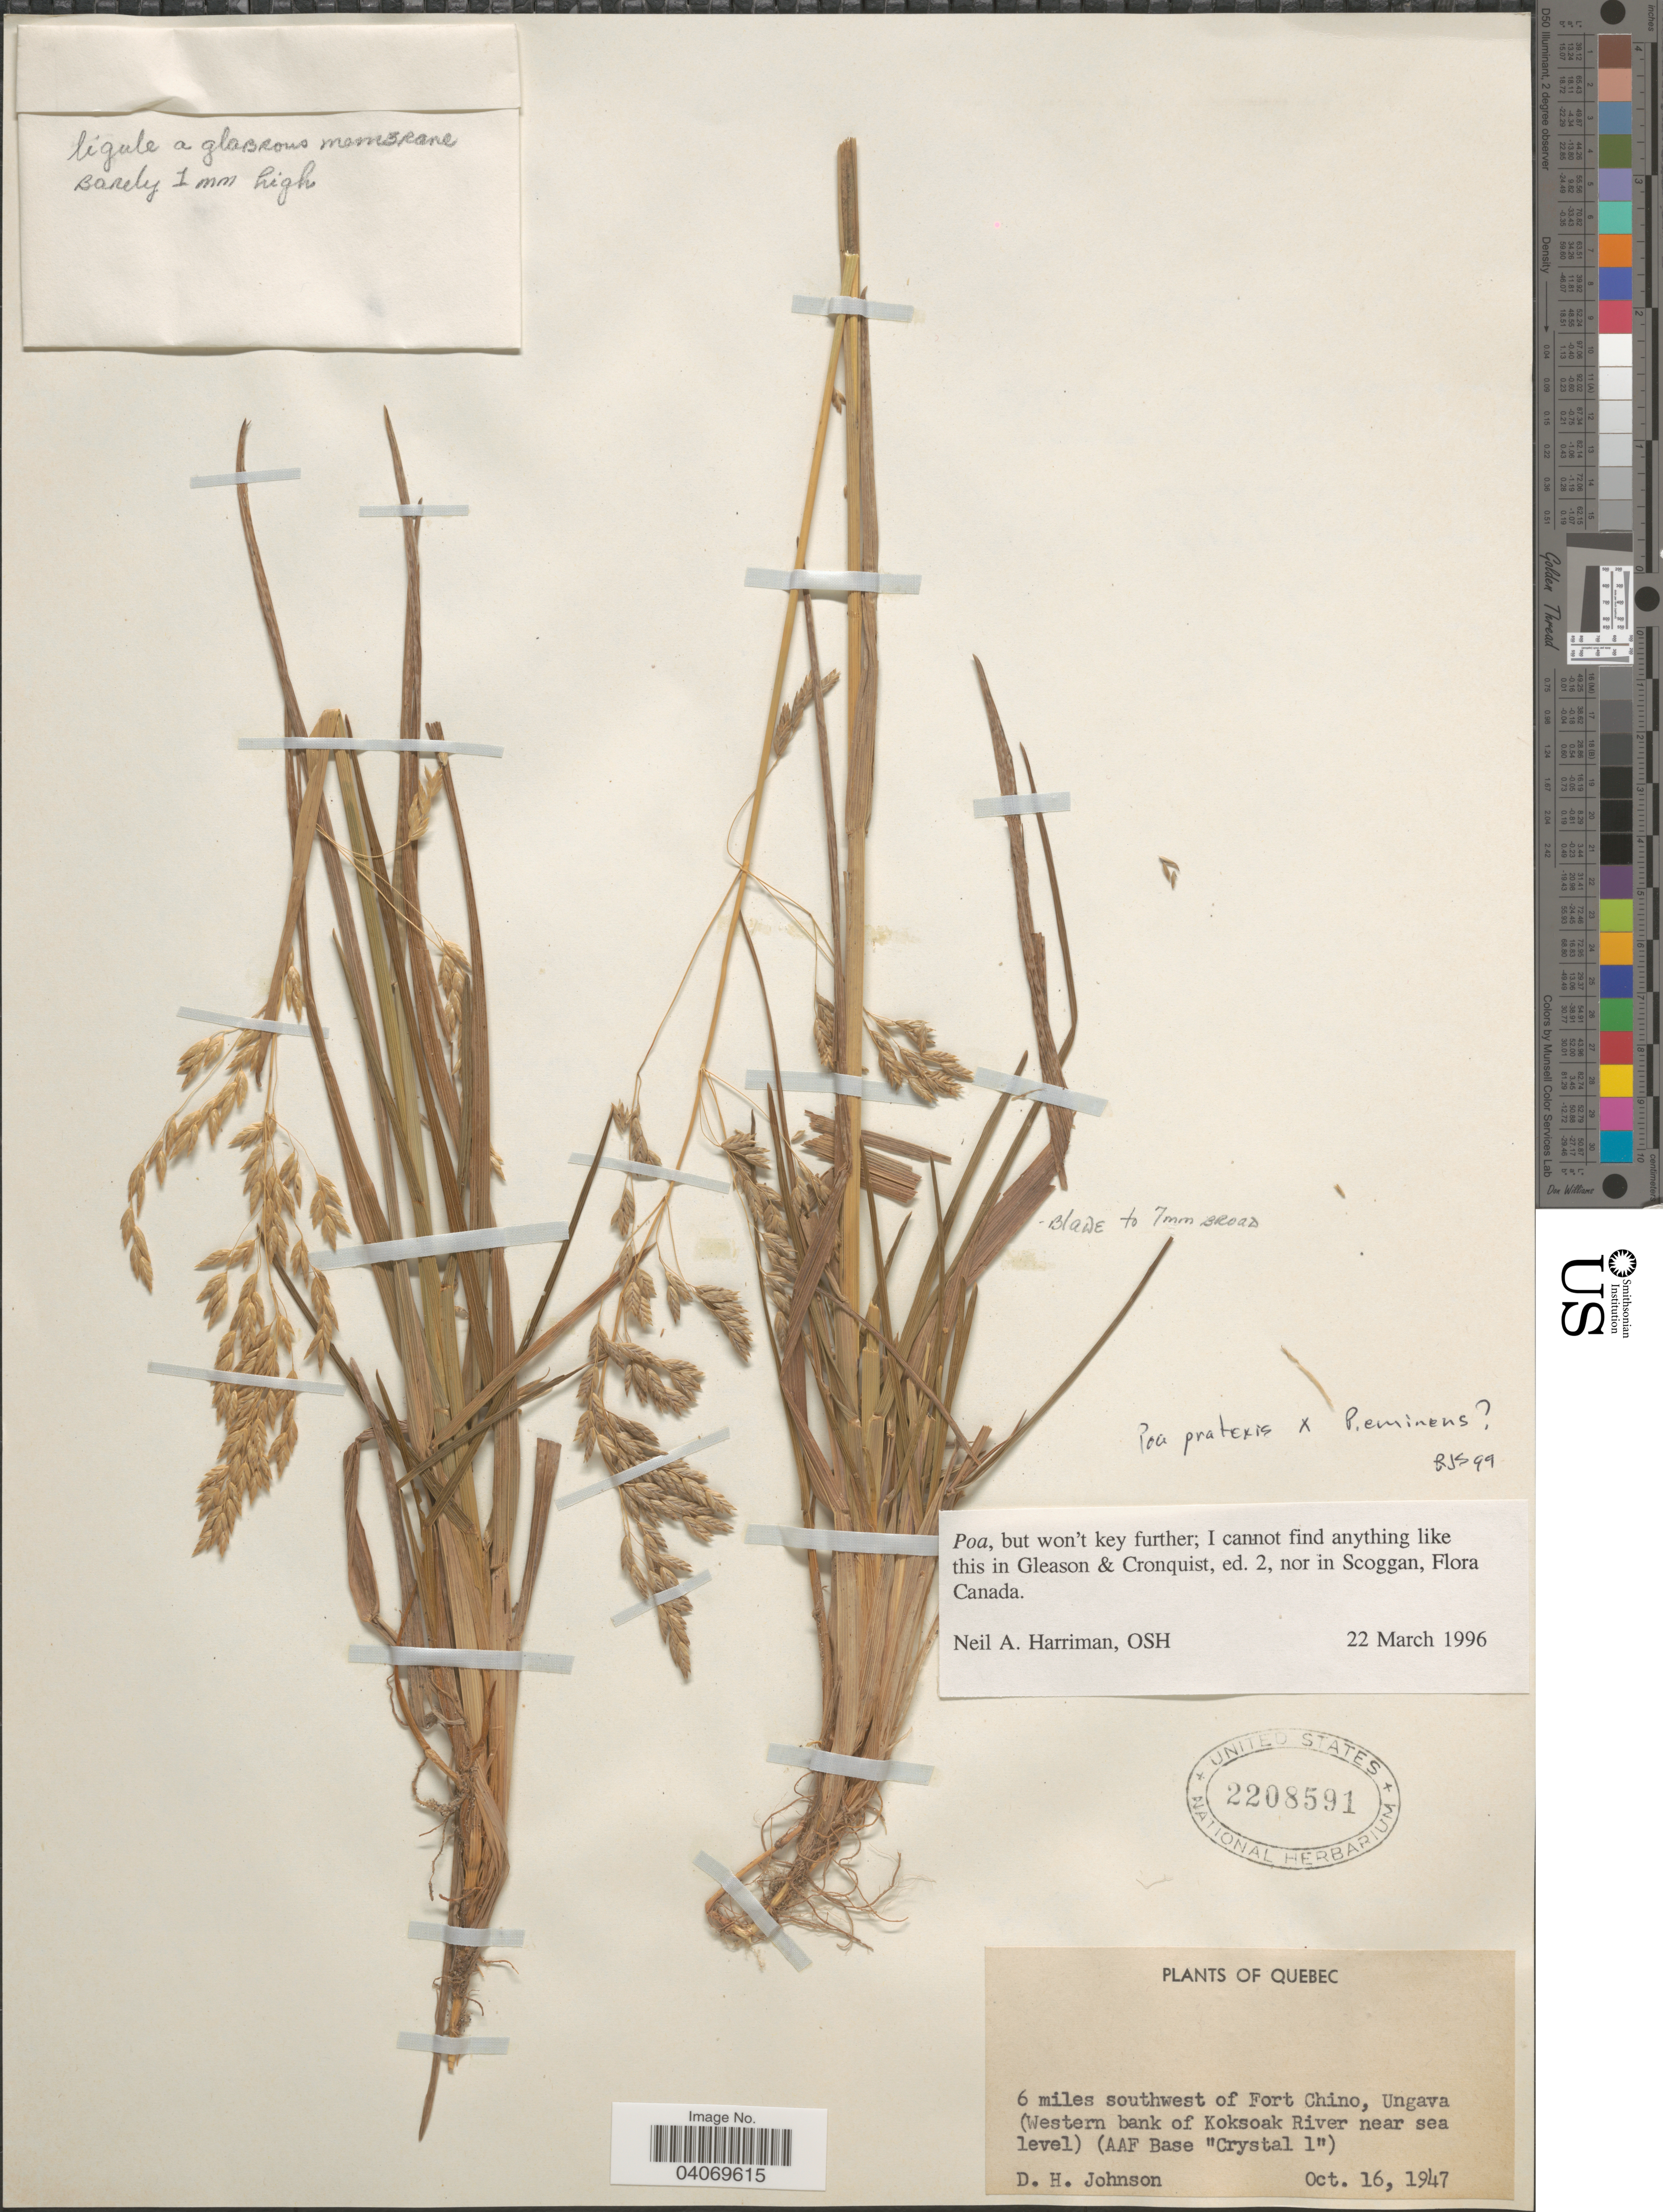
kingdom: Plantae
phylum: Tracheophyta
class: Liliopsida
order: Poales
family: Poaceae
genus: Poa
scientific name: Poa sp.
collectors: D. Johnson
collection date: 1947-10-16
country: Canada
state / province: Quebec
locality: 6 miles southwest of Fort Chino, Ungava (Western bank of Koksoak River near sea level) (AAF Base "Crystal 1")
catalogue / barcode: US 2208591